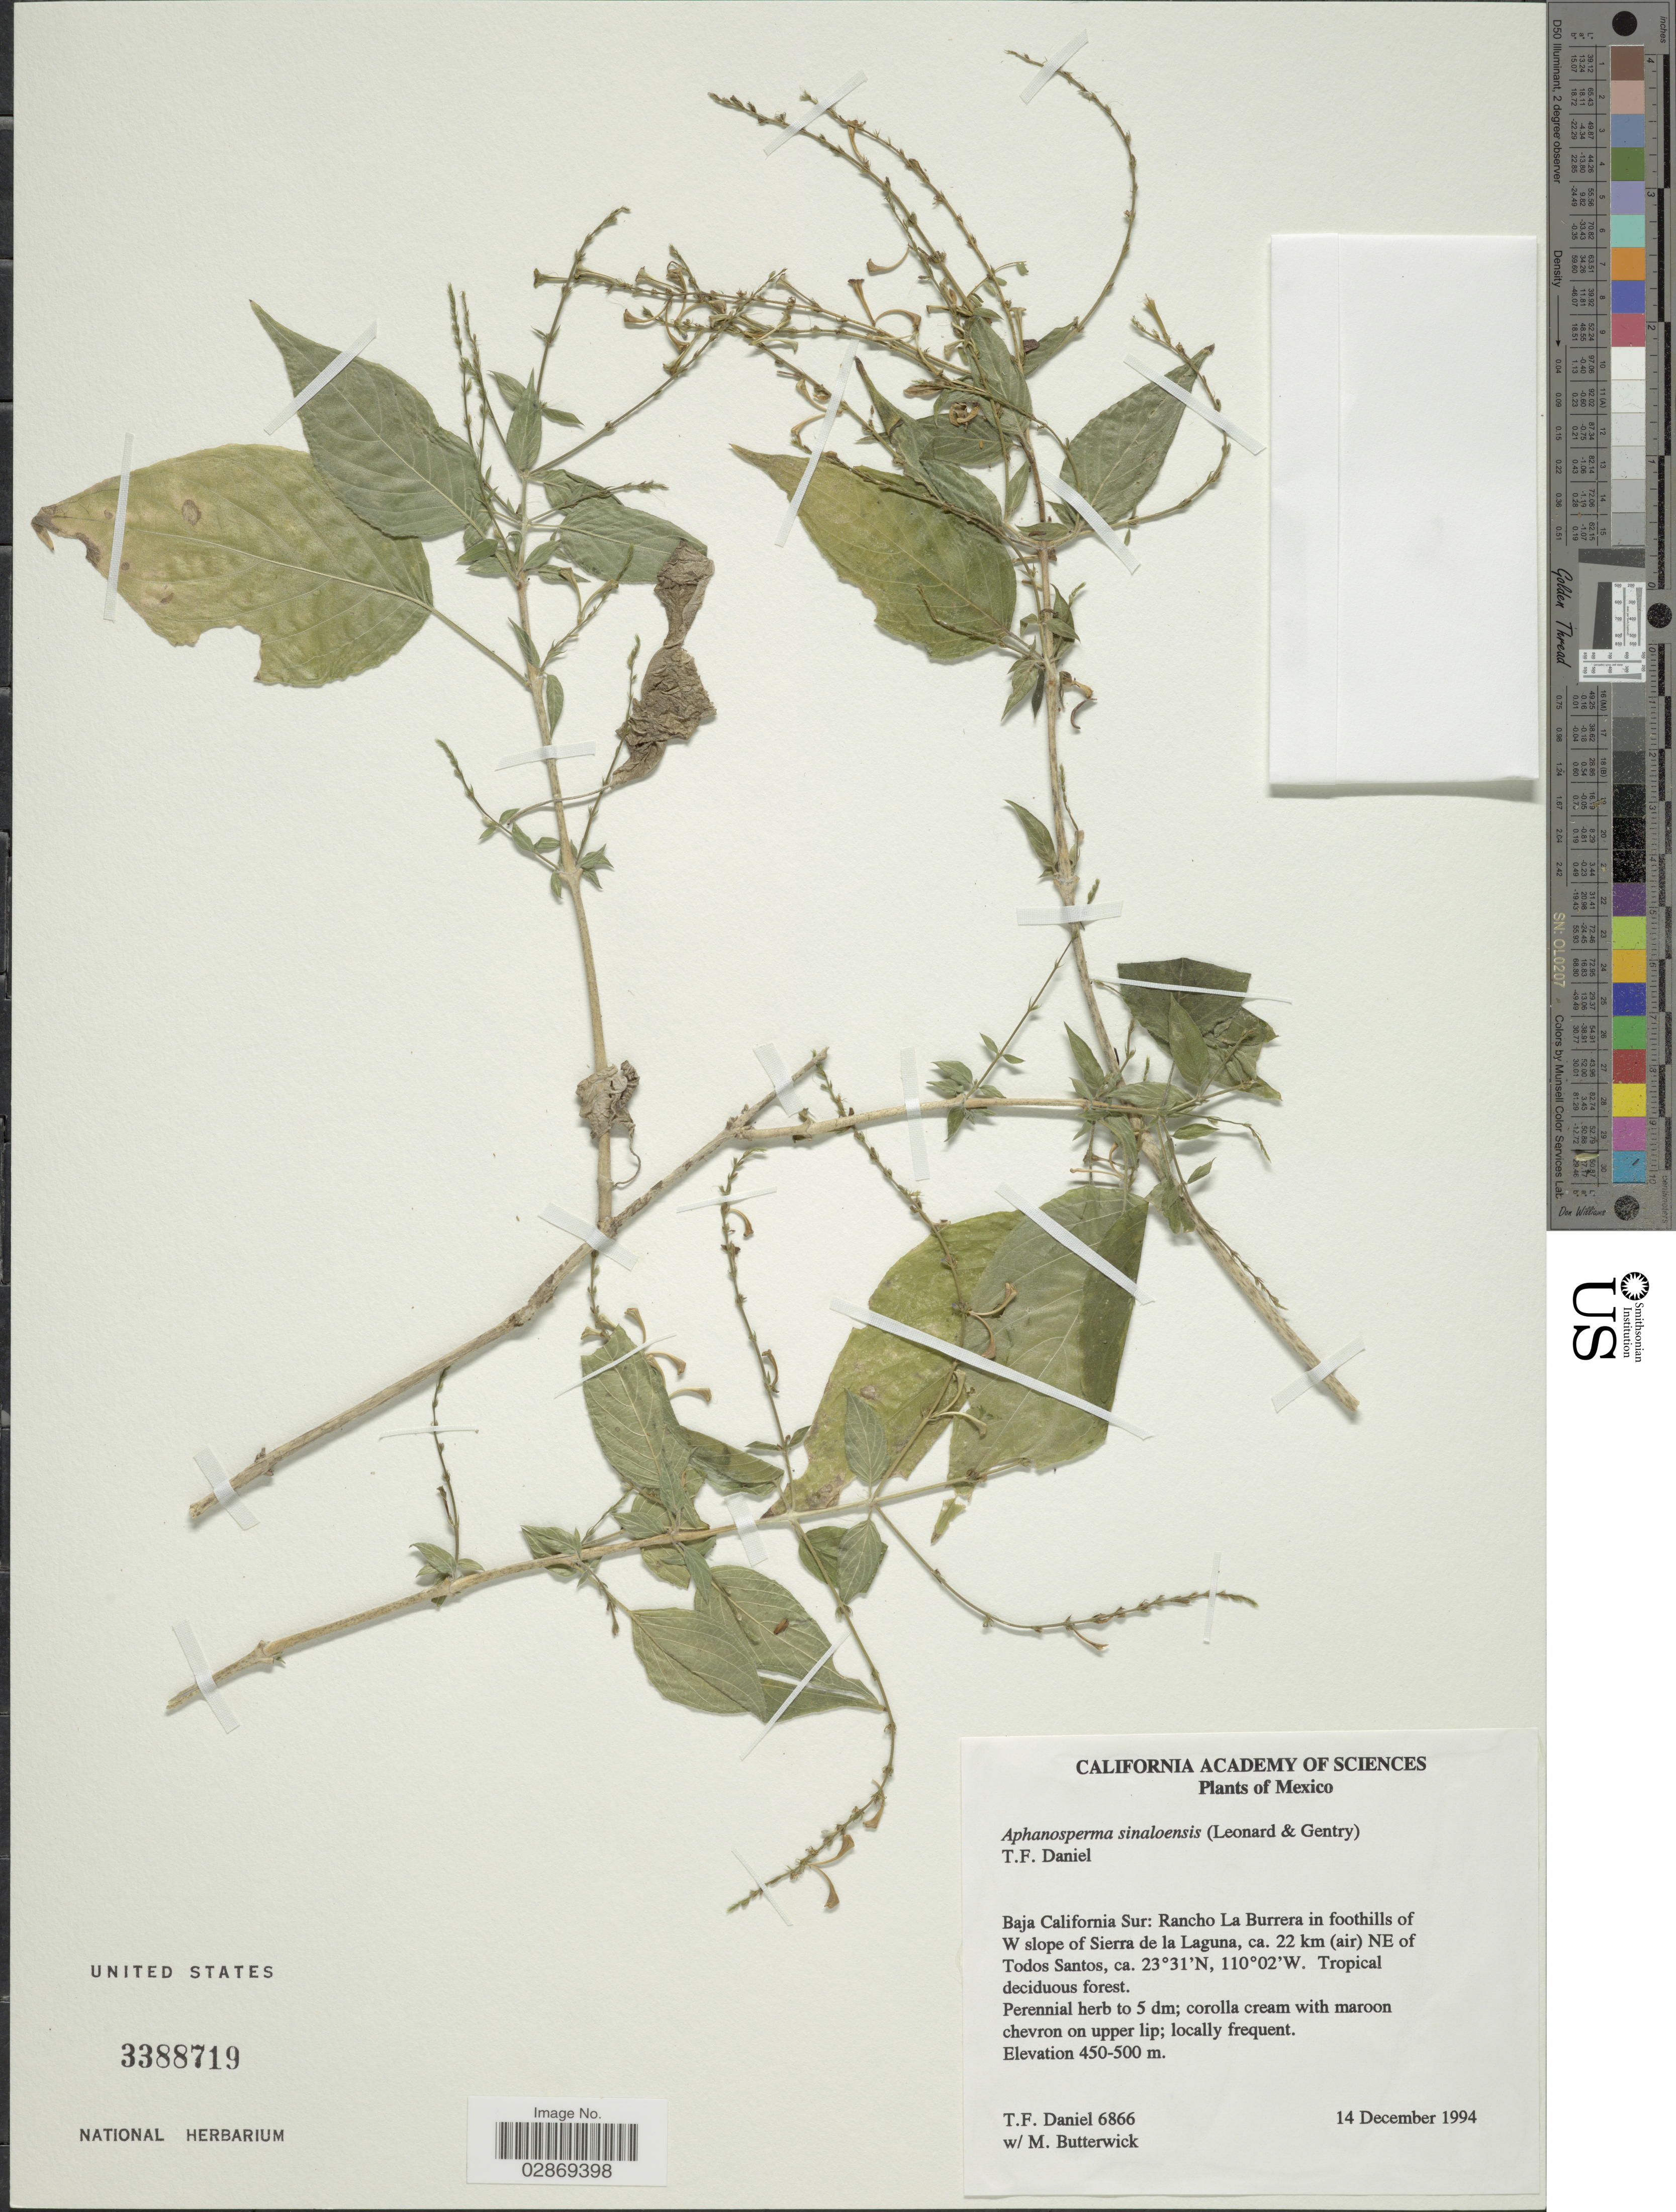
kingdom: Plantae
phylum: Tracheophyta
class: Magnoliopsida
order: Lamiales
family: Acanthaceae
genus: Aphanosperma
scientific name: Aphanosperma sinaloensis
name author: (Leonard & Gentry) T.F. Daniel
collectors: T. F. Daniel & M. Butterwick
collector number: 6866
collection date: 1994-12-14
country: Mexico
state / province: Baja California Sur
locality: Rancho La Burrera in foothills of W slope of Sierra de la Laguna, ca. 22 km (air) NE of Todos Santos.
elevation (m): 450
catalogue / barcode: US 3388719